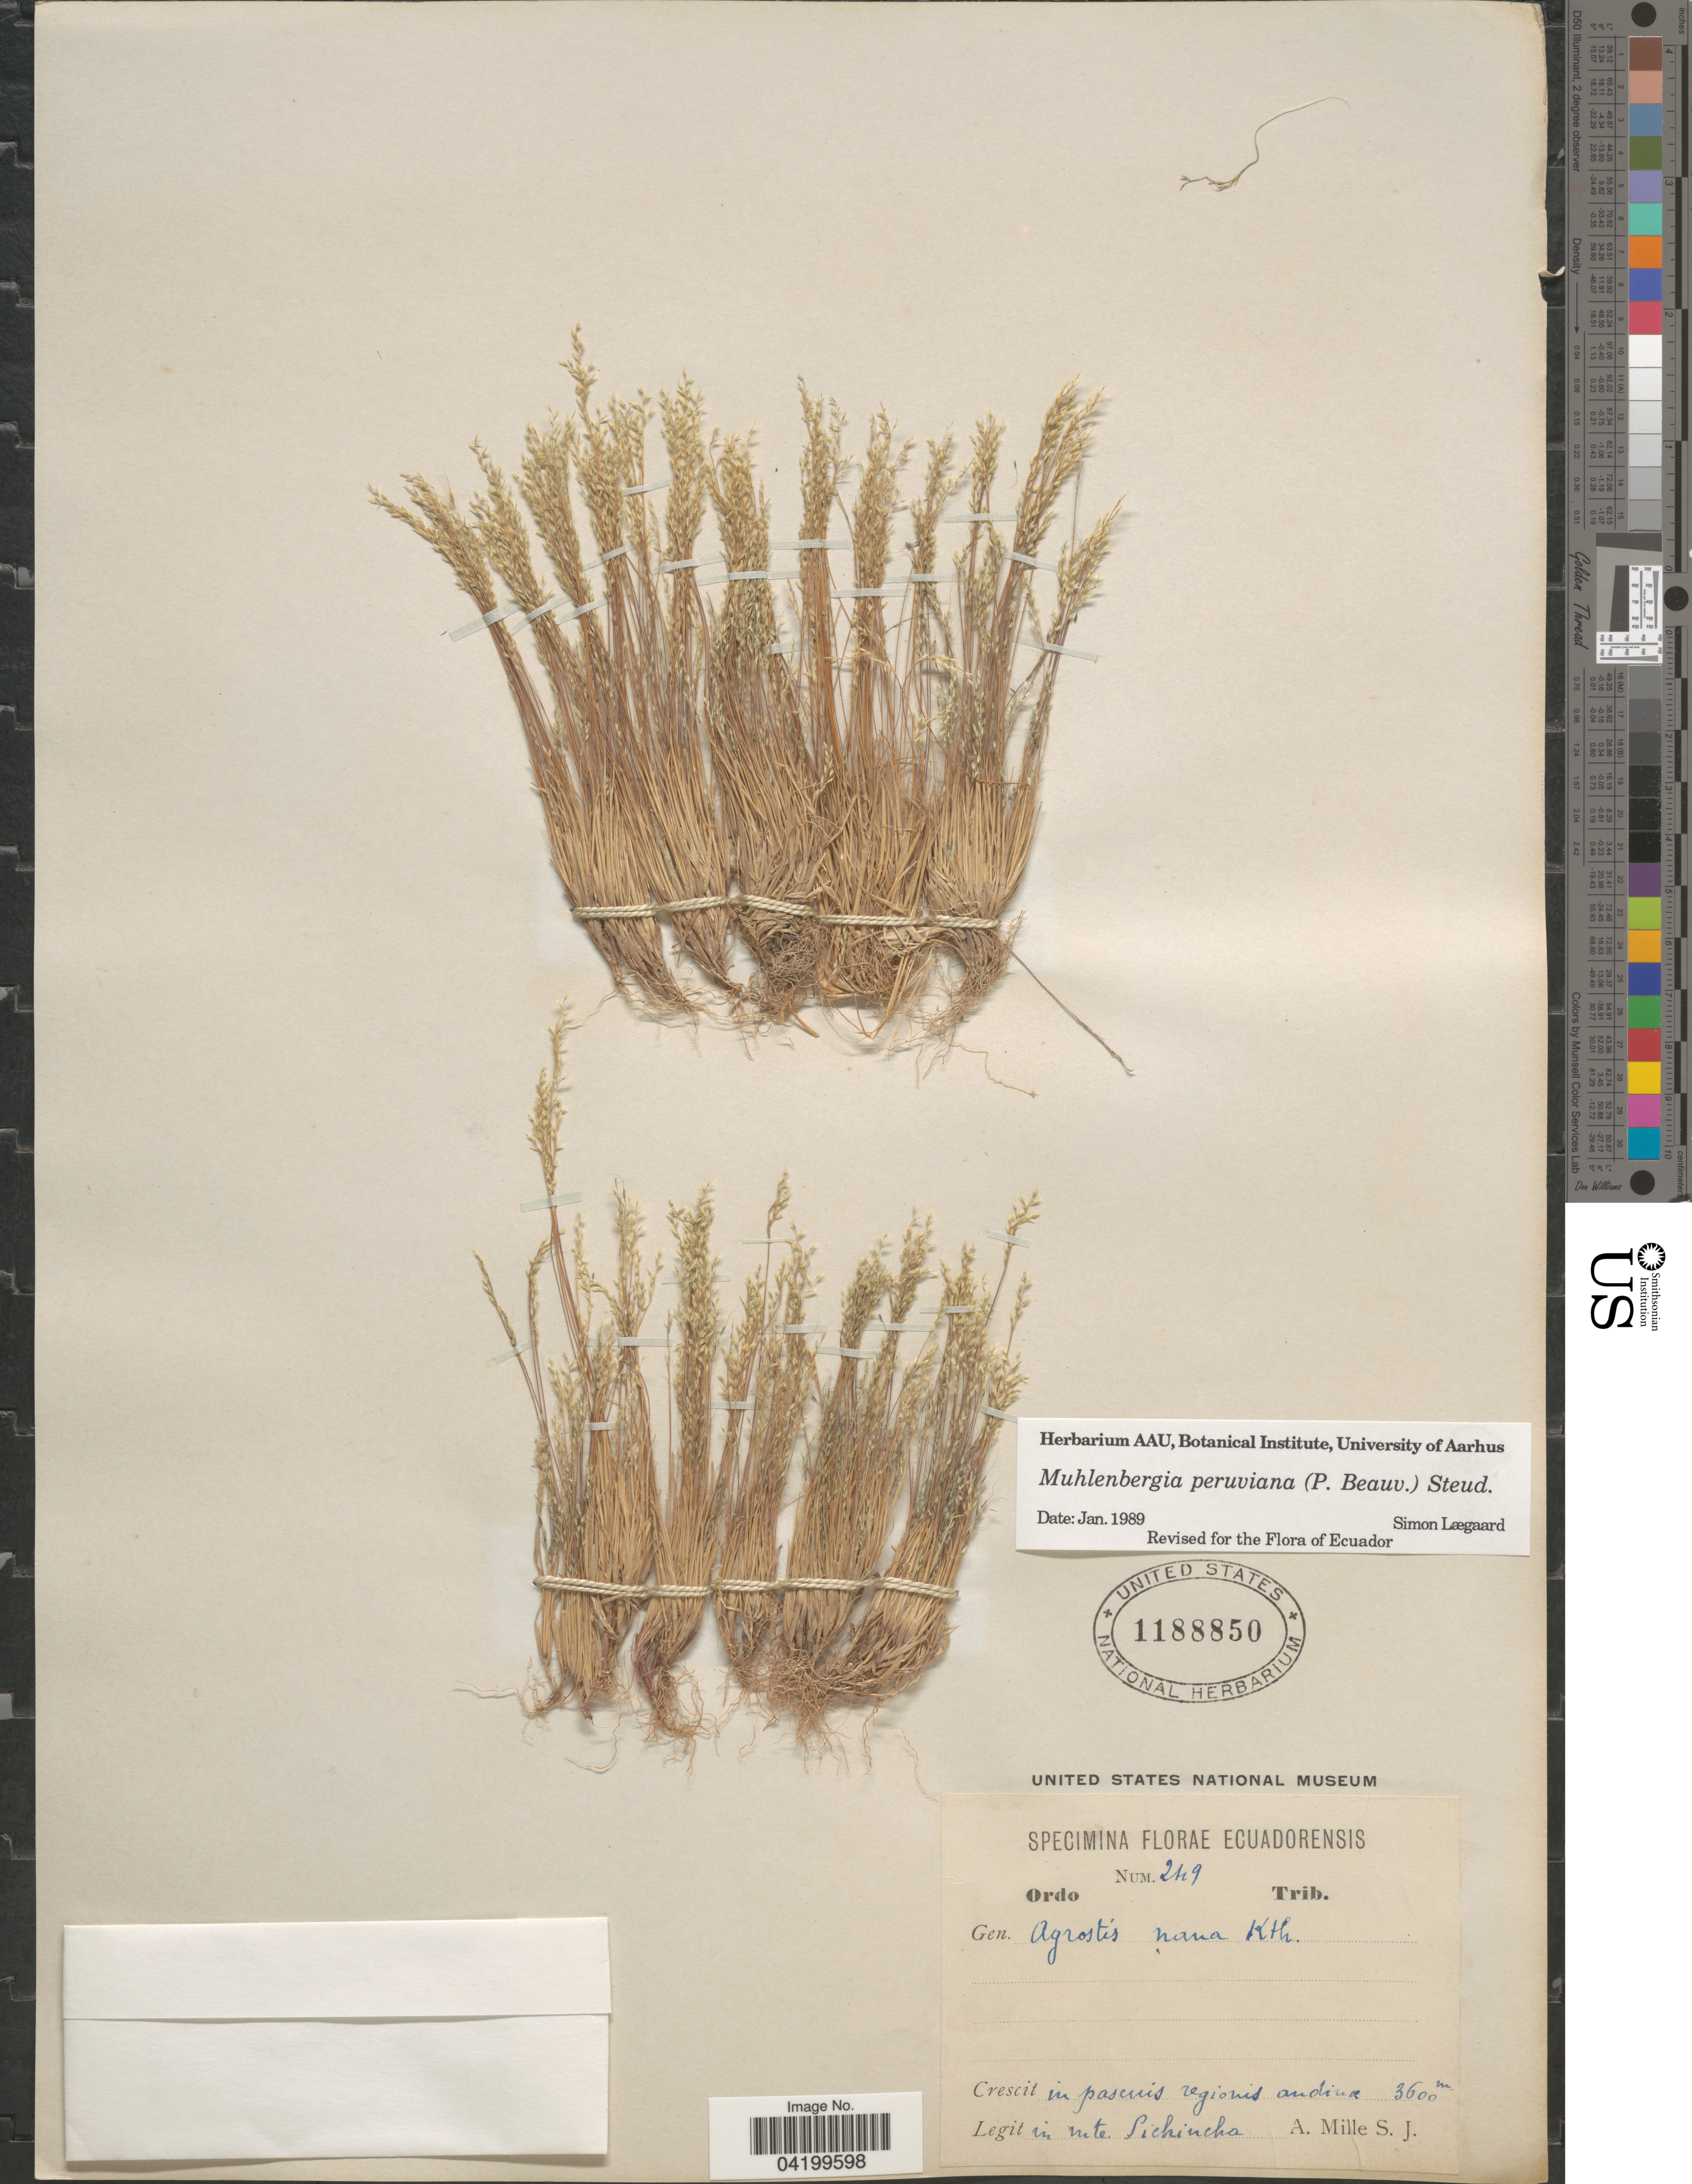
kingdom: Plantae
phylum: Tracheophyta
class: Liliopsida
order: Poales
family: Poaceae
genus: Muhlenbergia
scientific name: Muhlenbergia peruviana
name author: (P. Beauv.) Steud.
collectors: A. Mille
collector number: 249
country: Ecuador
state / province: Pichincha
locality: In pascuis regionis andina. In mte. Pichincha.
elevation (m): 3600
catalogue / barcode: US 1188850